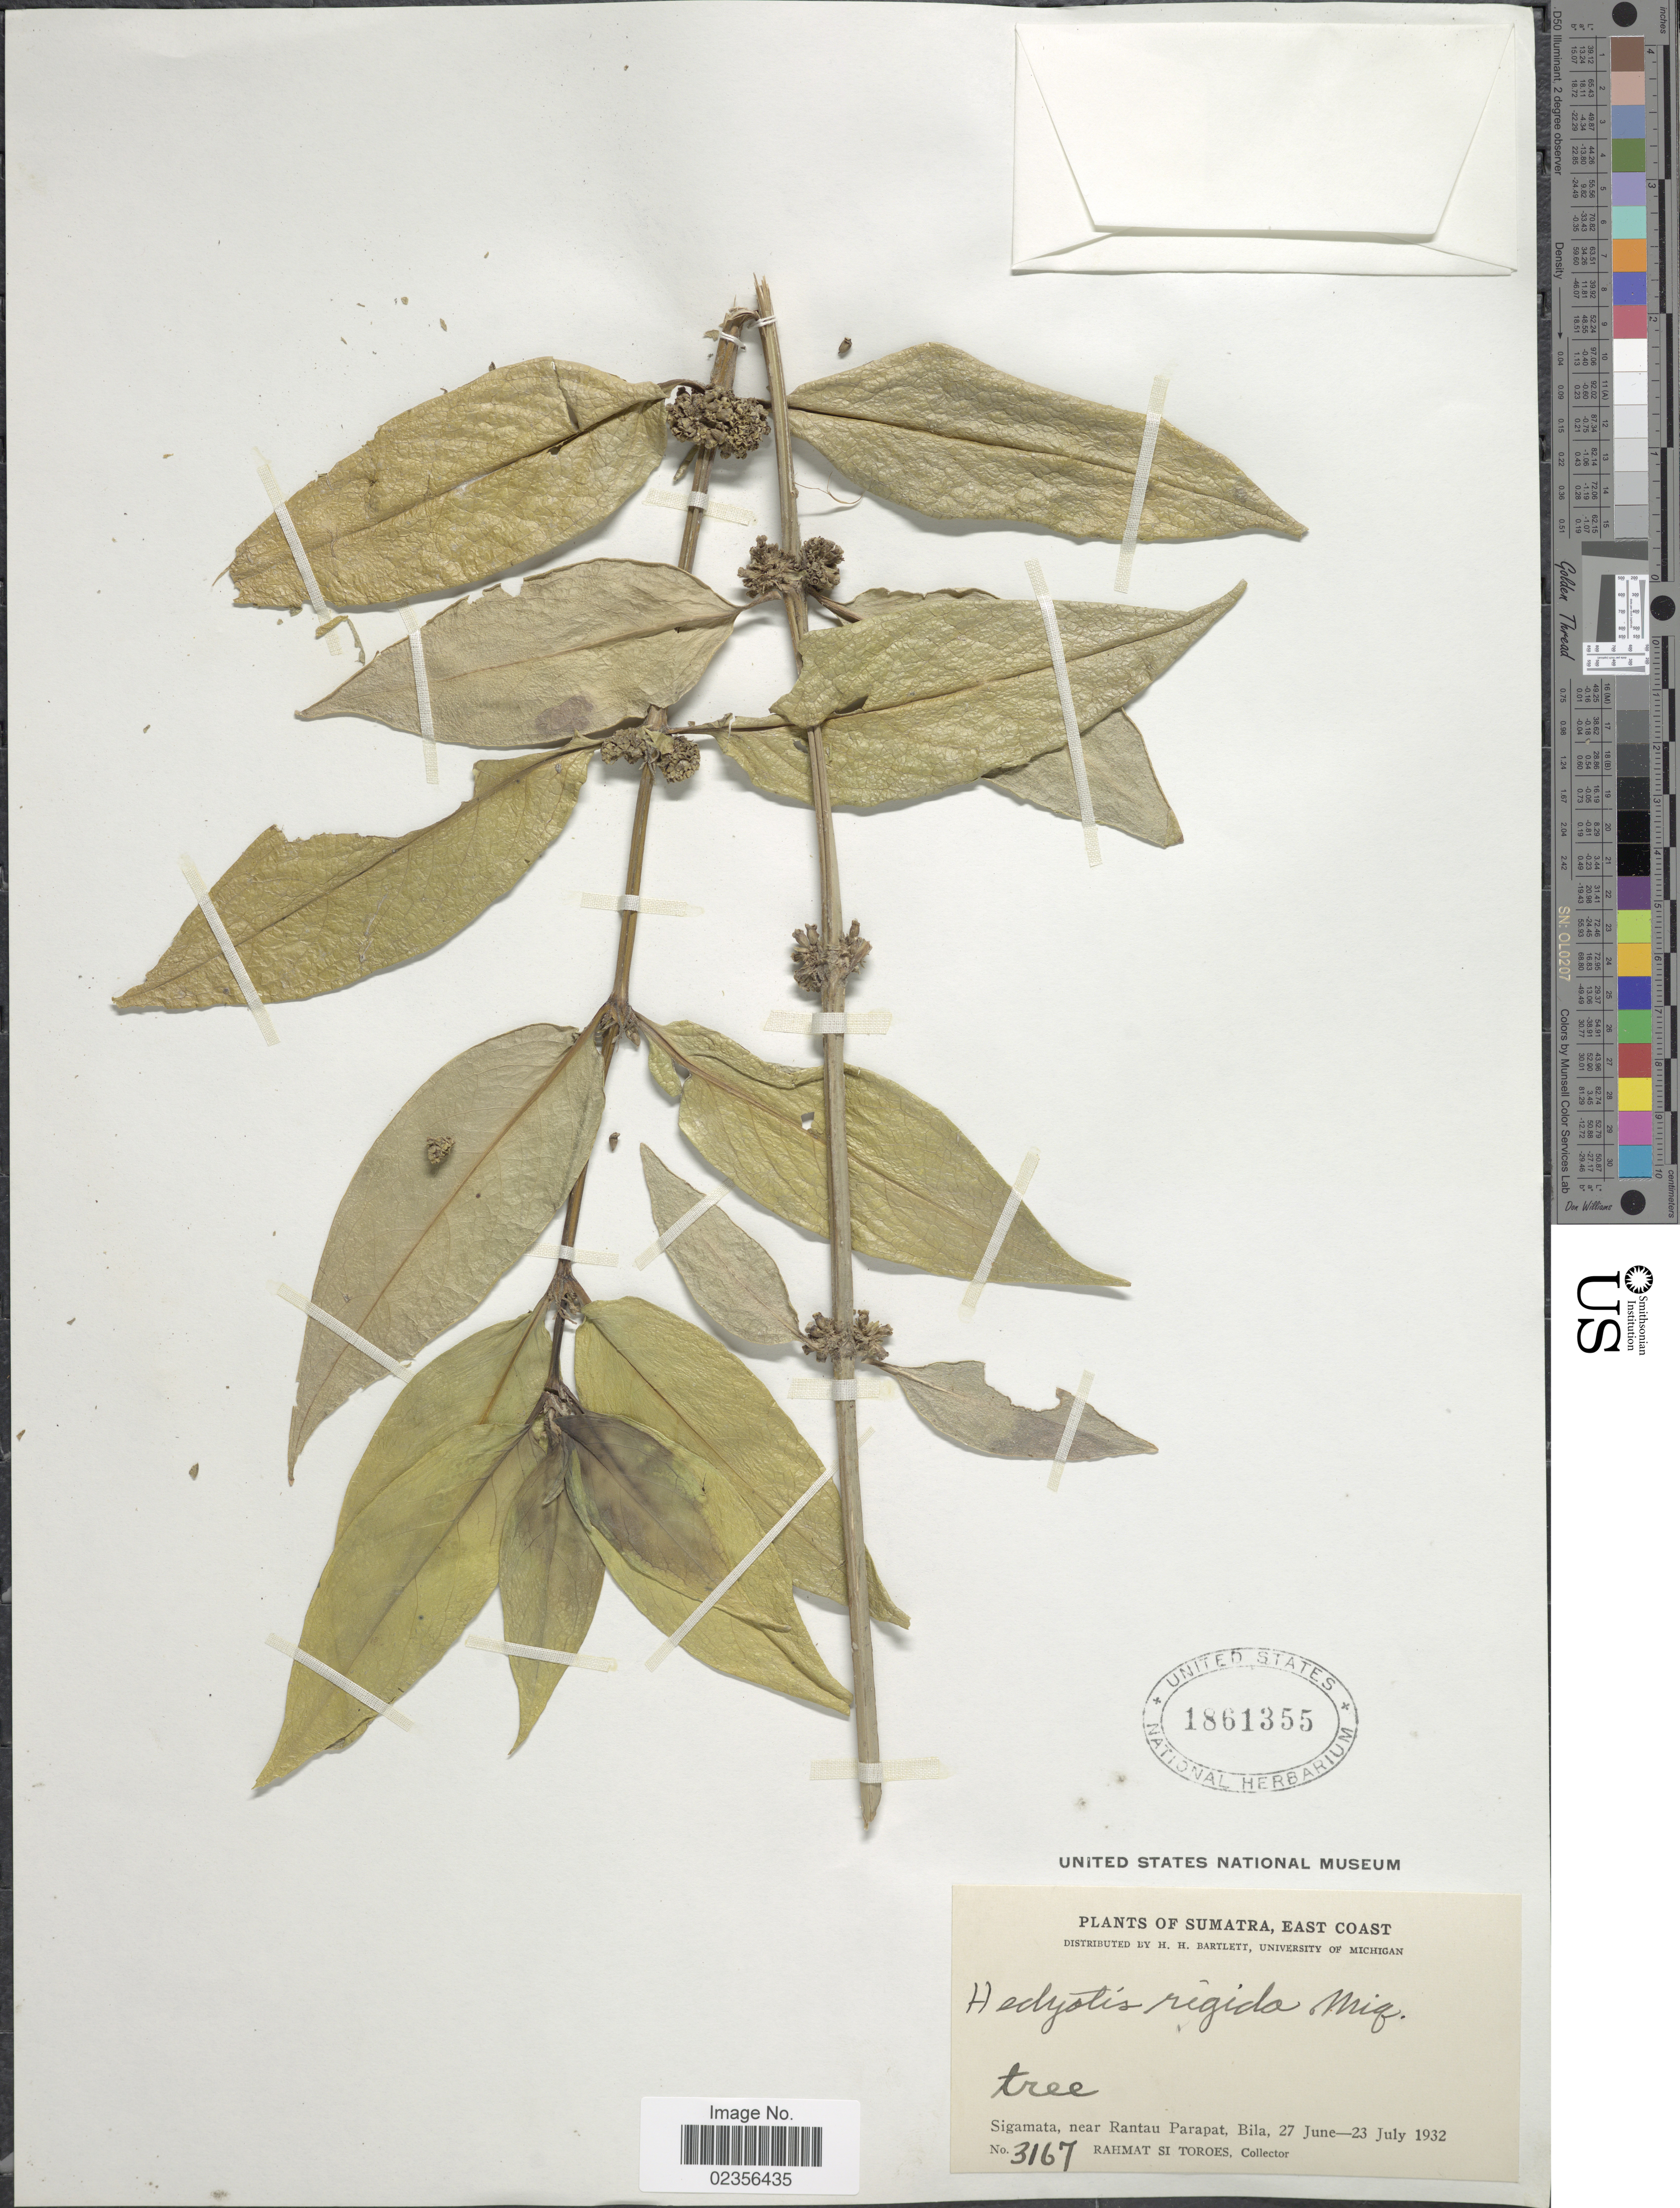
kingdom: Plantae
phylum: Tracheophyta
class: Magnoliopsida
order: Gentianales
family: Rubiaceae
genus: Hedyotis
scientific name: Hedyotis rigida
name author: (Blume) Walp.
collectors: Rahmat Si Boeea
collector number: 3167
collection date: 1932-06-27/1932-07-23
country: Indonesia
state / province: Sumatra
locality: East Coast. Sigamata, near Rantau Parapat, Bila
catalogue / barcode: US 1861355